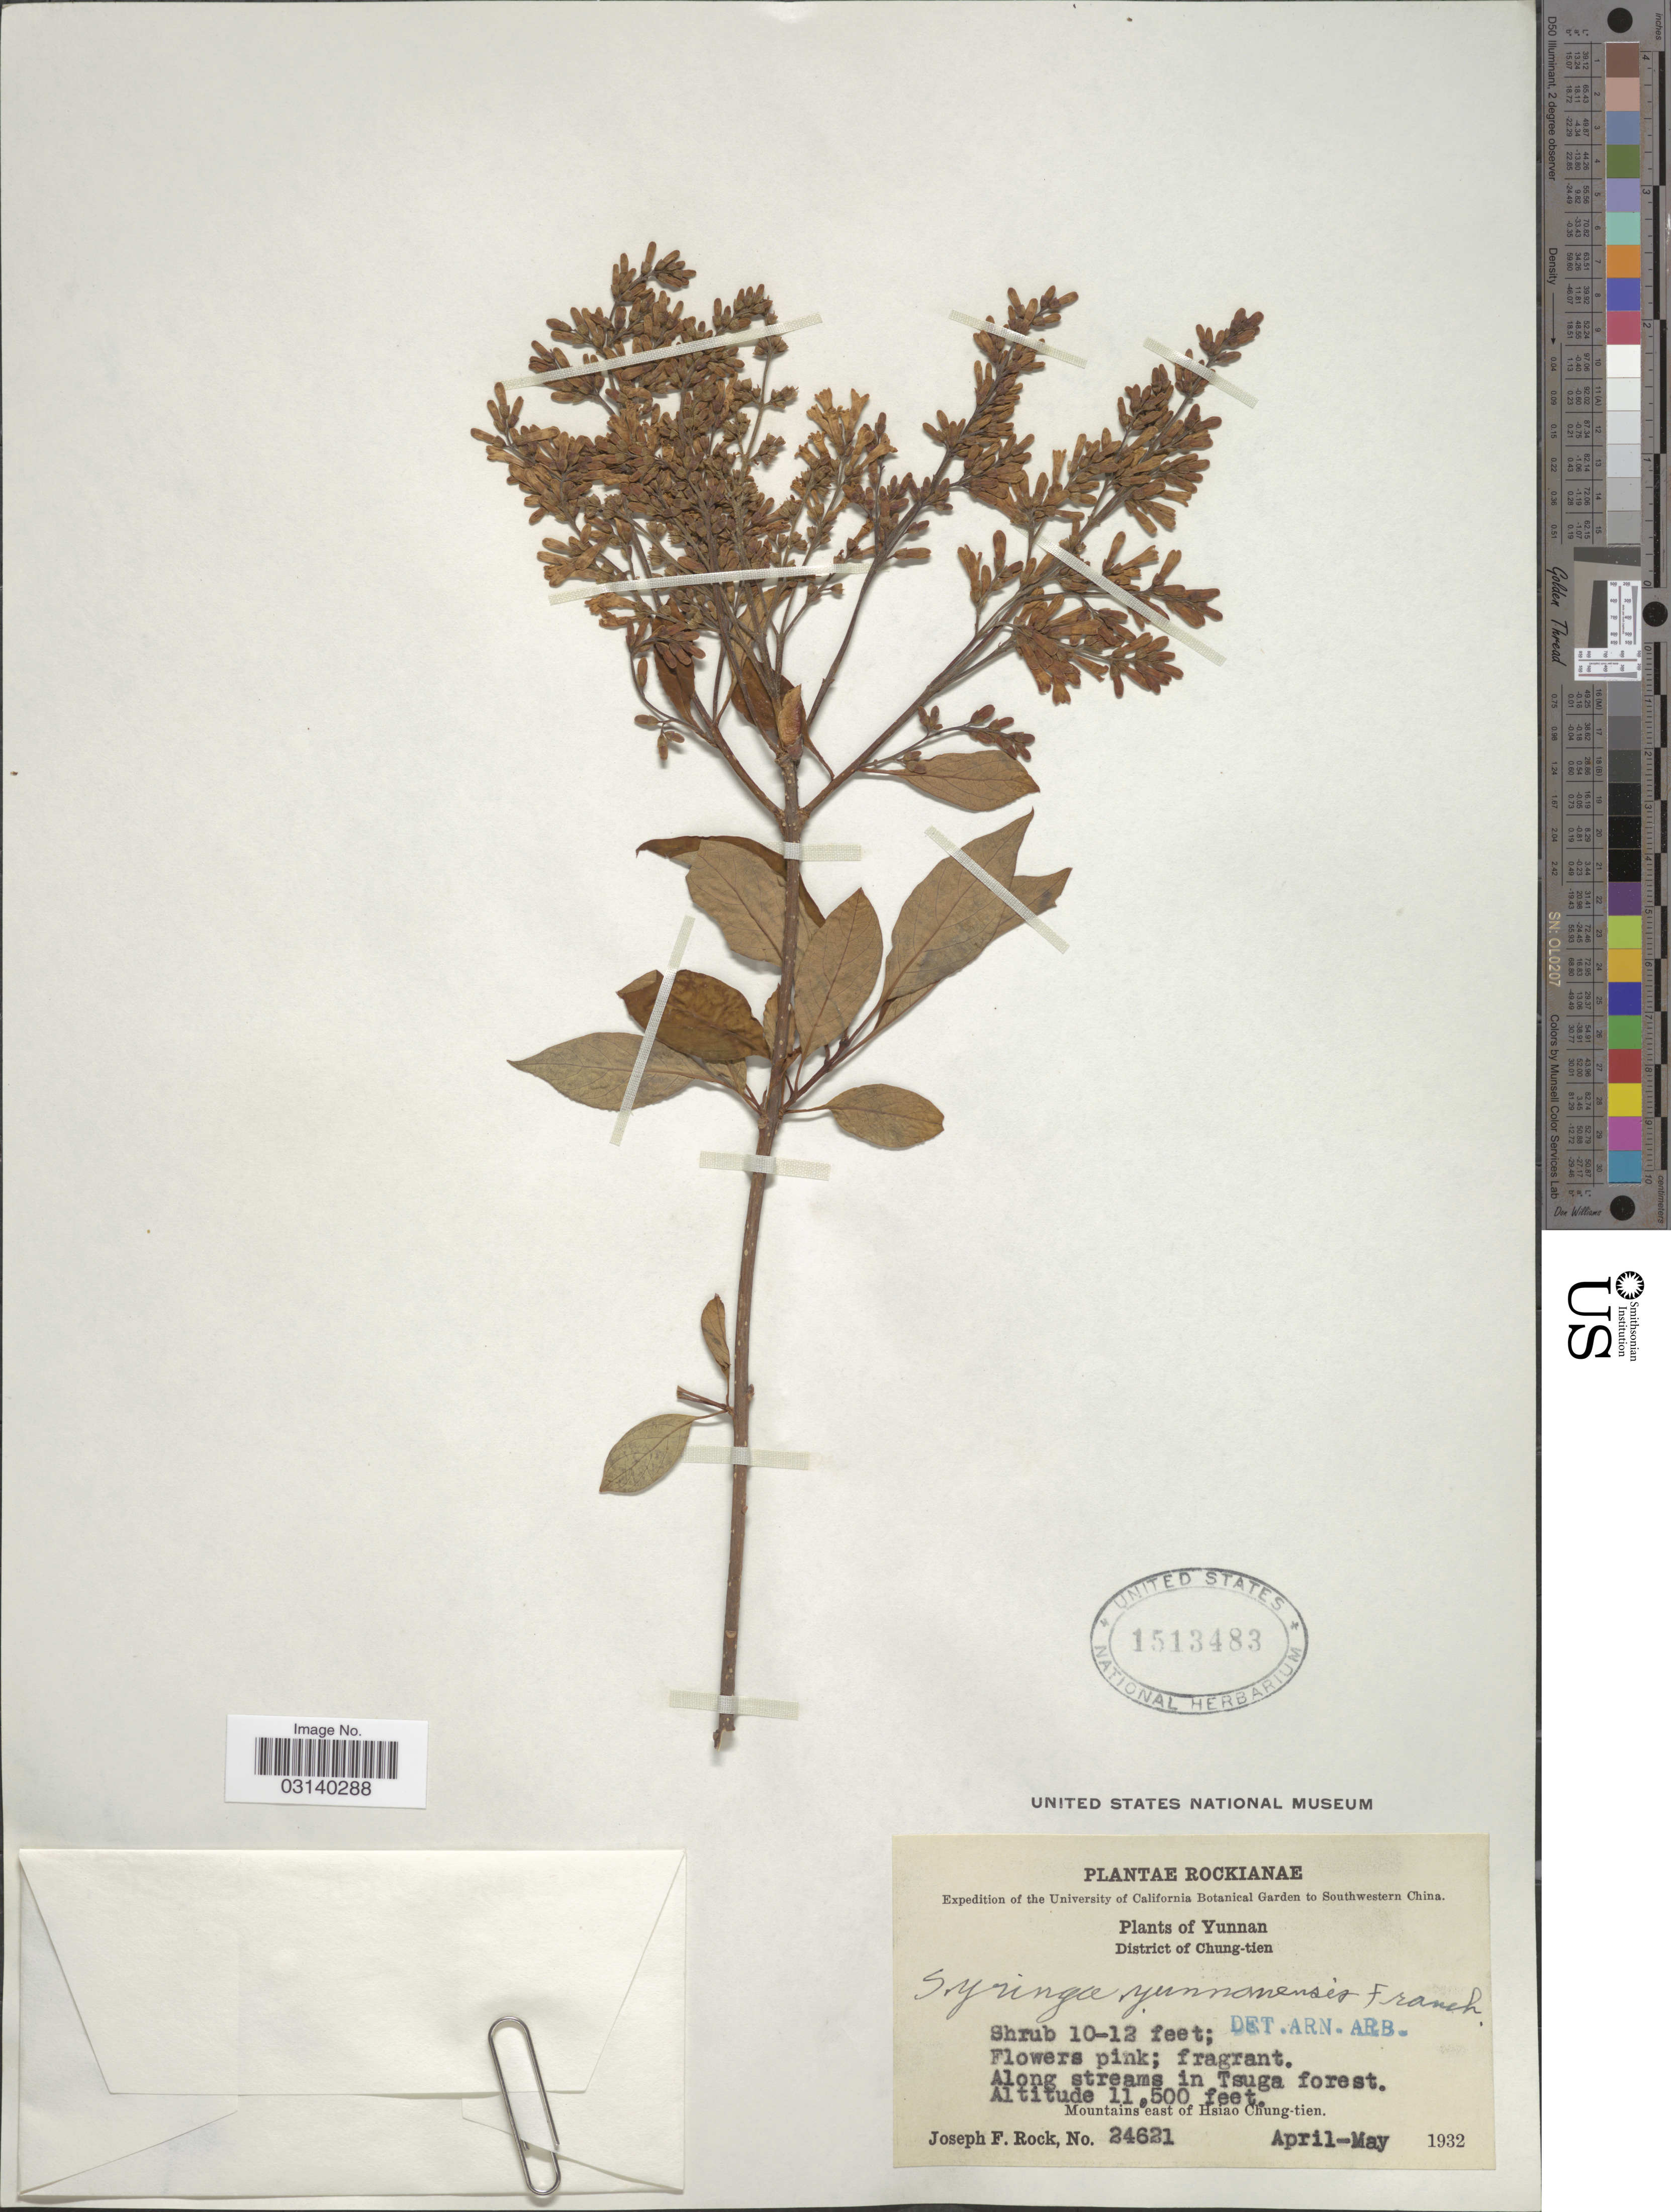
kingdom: Plantae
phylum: Tracheophyta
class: Magnoliopsida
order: Lamiales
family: Oleaceae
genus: Syringa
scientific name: Syringa yunnanensis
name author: Franch.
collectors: J. F. Rock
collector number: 24621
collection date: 1932-04/1932-05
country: China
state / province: Yunnan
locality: Southwestern China. District of Chung-tien. Mountains east of Hsiao Chung-tien.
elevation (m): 3505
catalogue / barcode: US 1513483